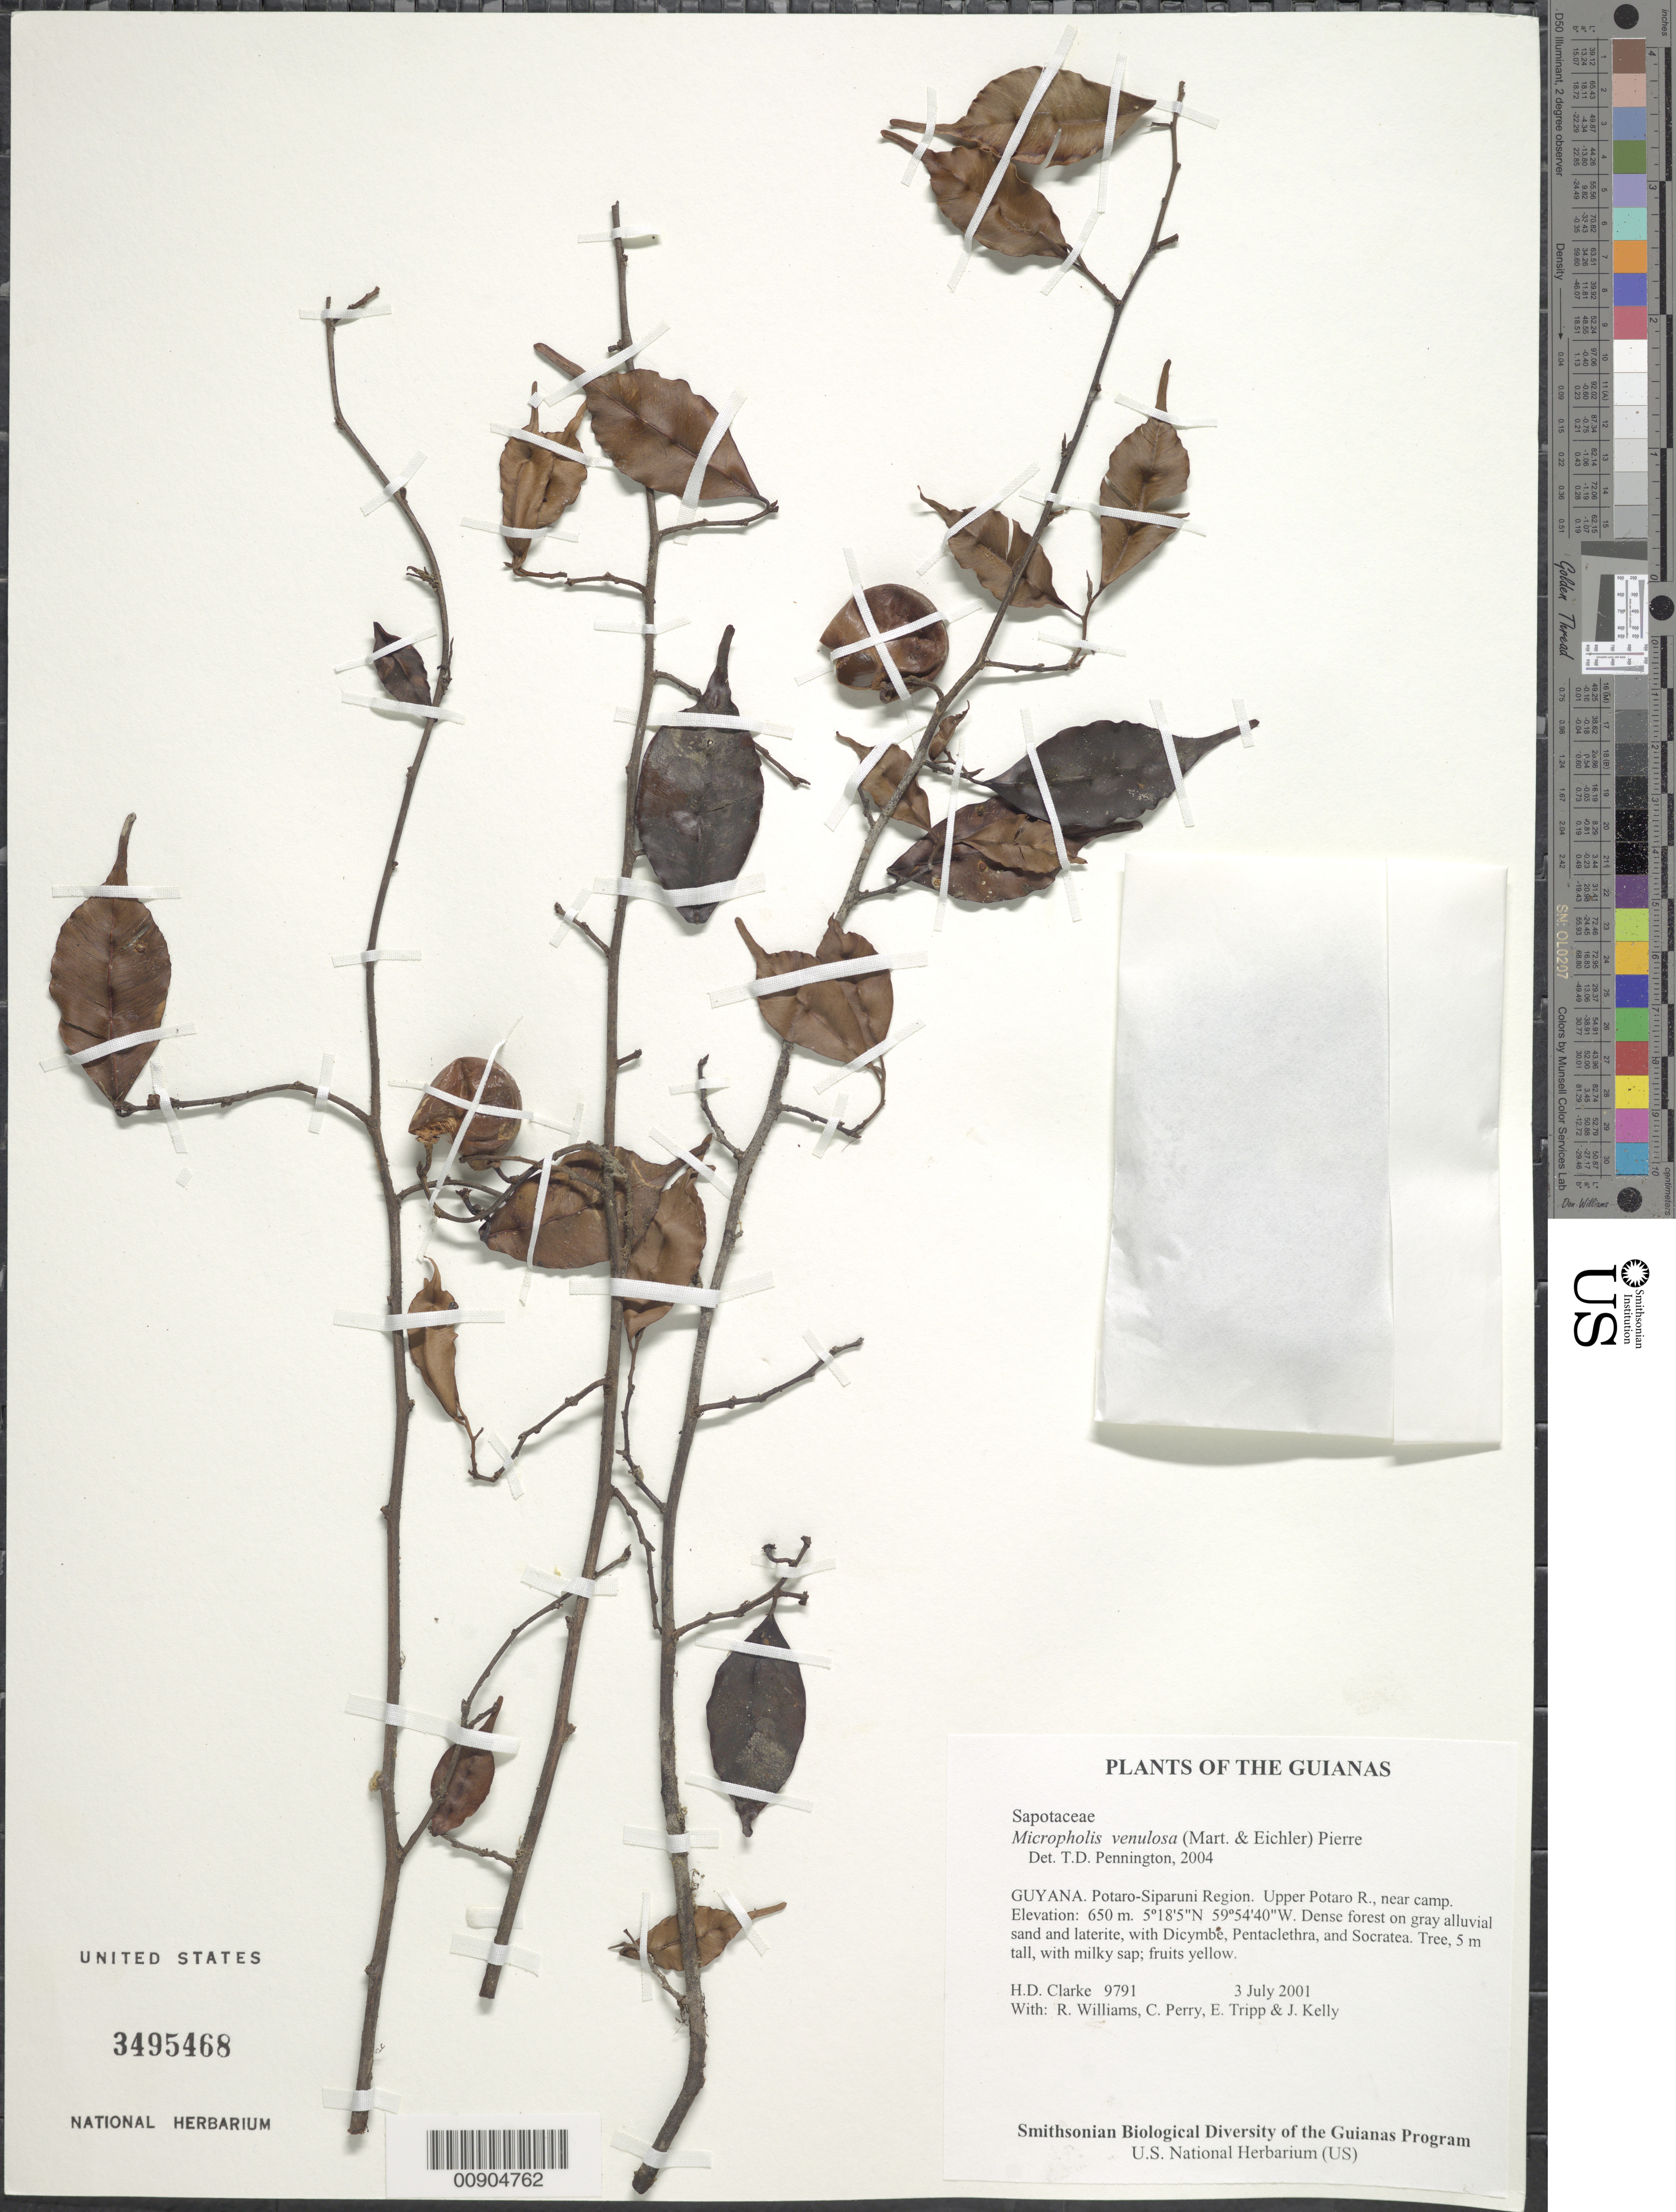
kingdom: Plantae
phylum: Tracheophyta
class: Magnoliopsida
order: Ericales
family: Sapotaceae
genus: Micropholis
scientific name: Micropholis venulosa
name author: (Mart. & Eichler) Pierre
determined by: Pennington, T. D., (K)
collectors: H. D. Clarke, R. Williams, C. Perry, E. Tripp & J. Kelly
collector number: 9791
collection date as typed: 3 July 2001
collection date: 2001-07-03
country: Guyana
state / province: Potaro-Siparuni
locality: Upper Potaro R., near camp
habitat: Dense forest on gray alluvial sand and laterite, with Dicymbe, Pentaclethra, and Socratea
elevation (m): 650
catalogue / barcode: US 3495468